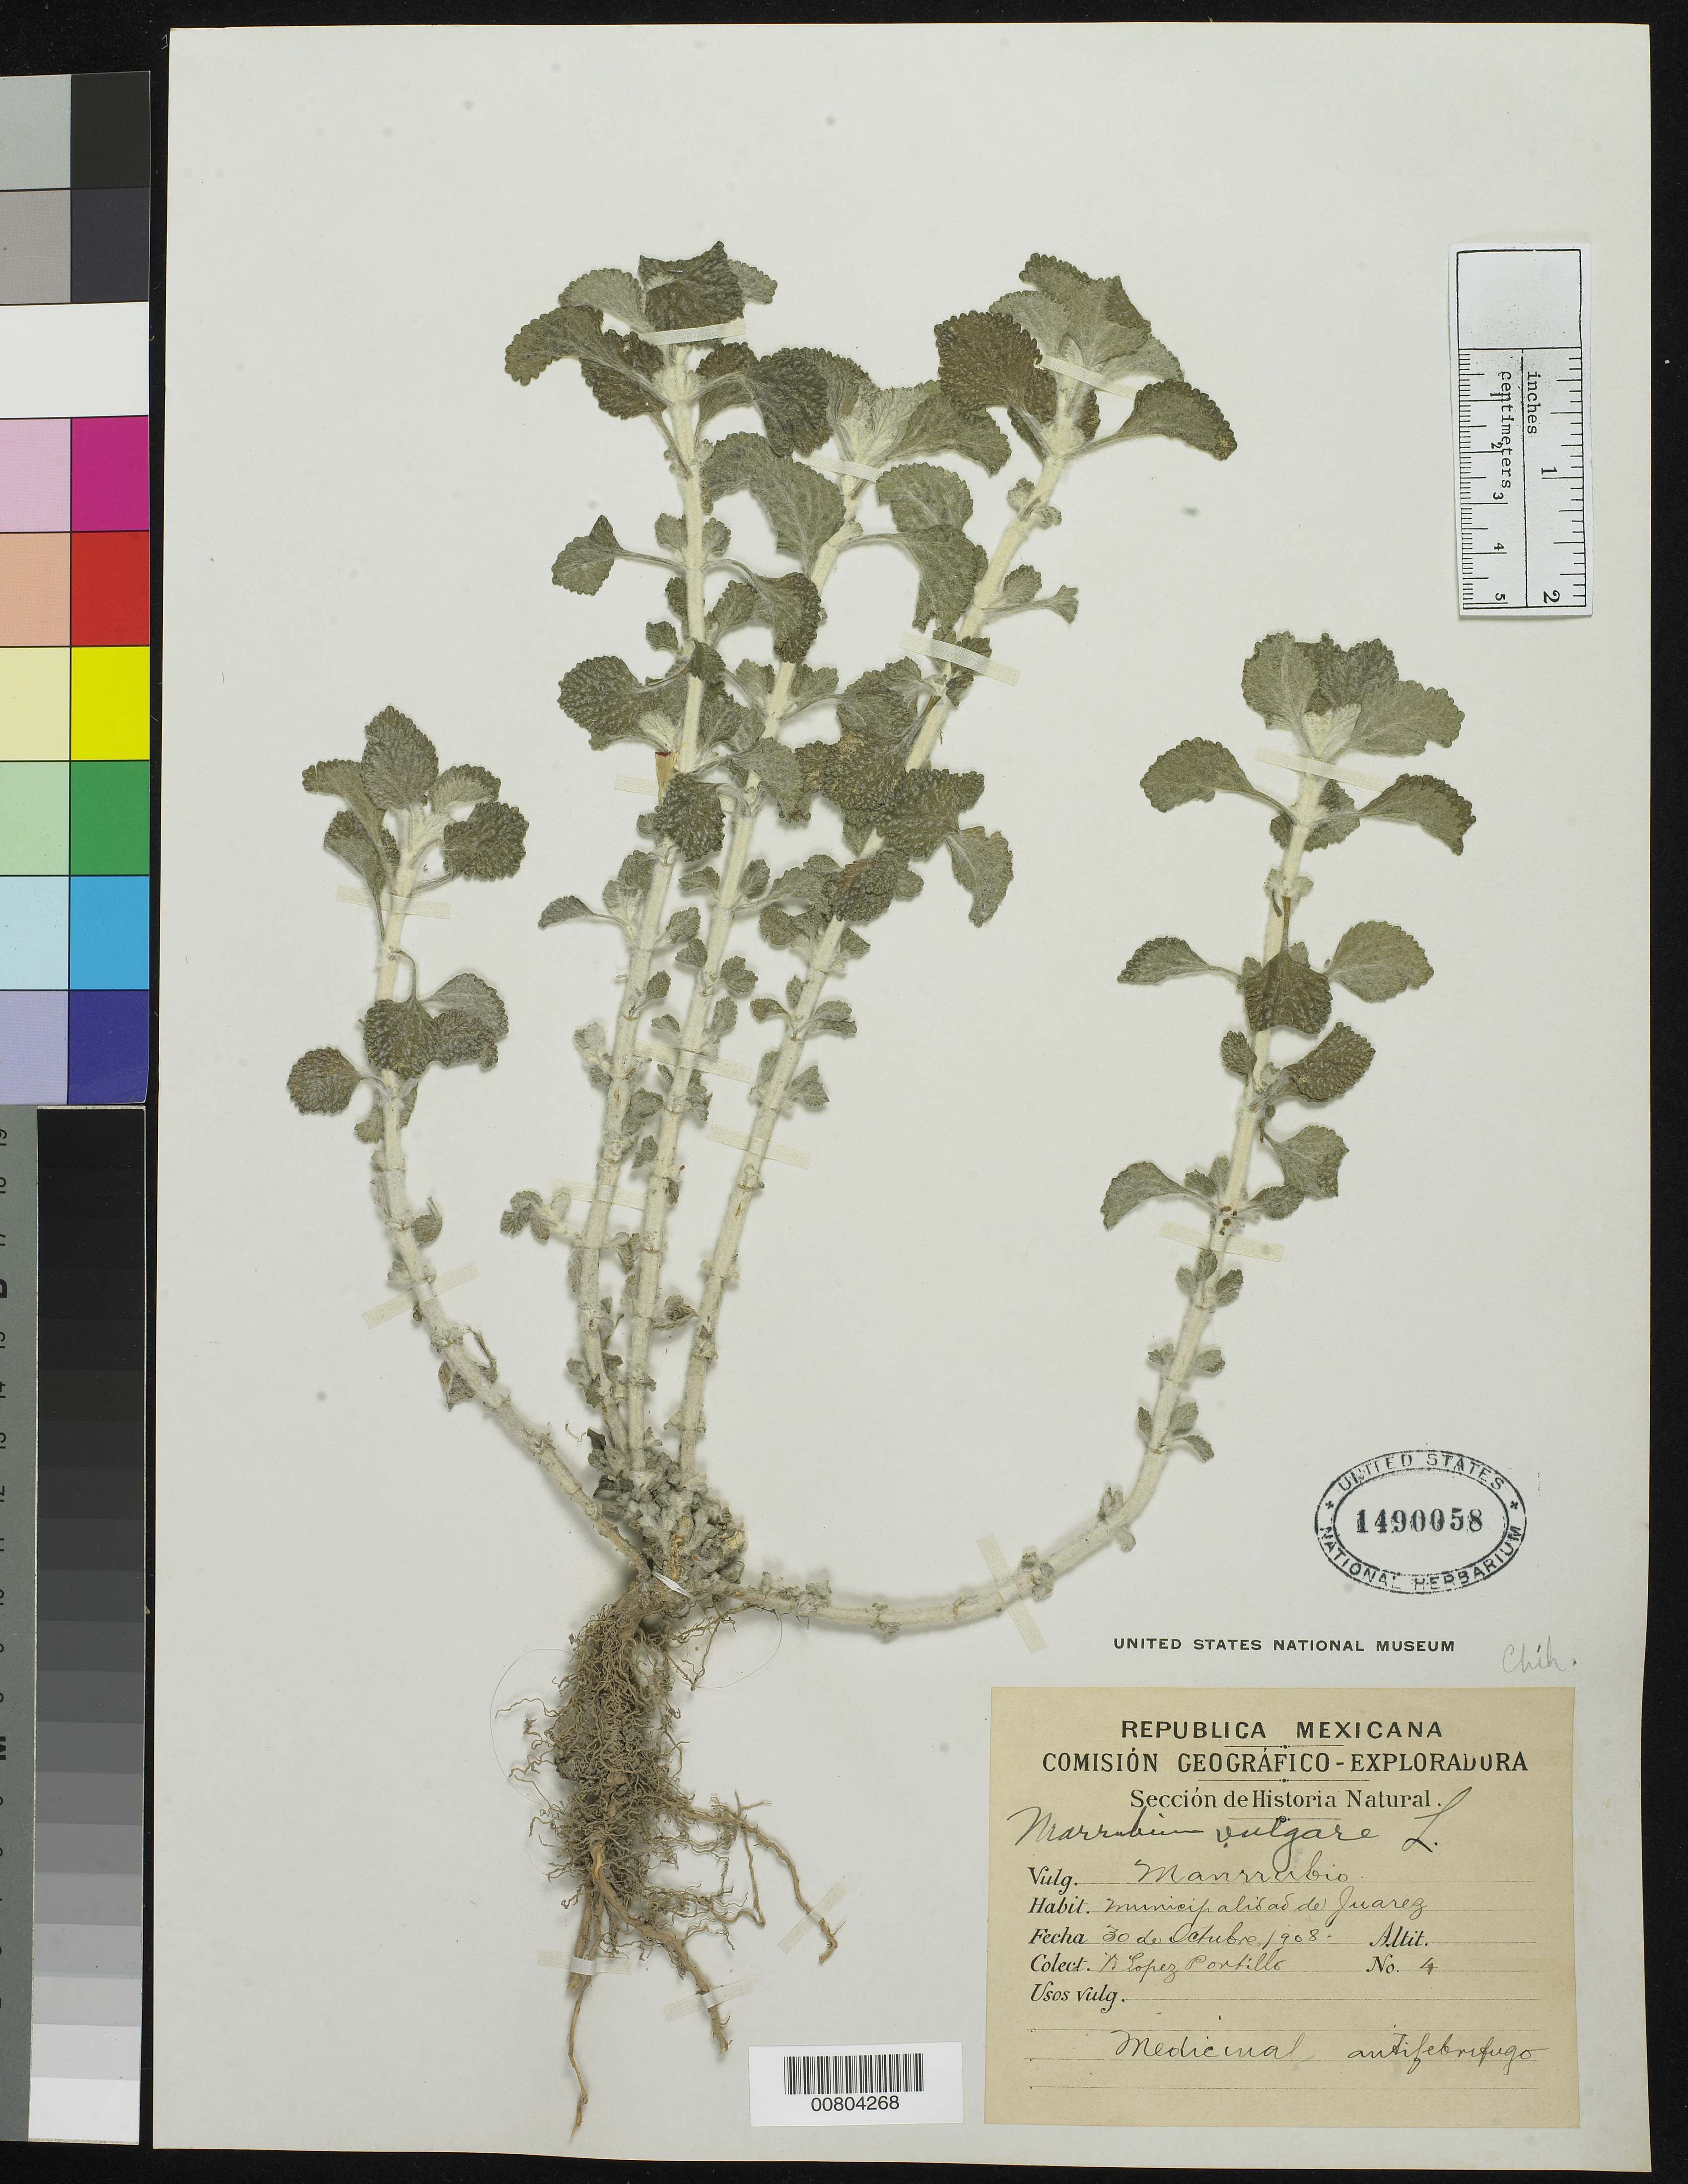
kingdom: Plantae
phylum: Tracheophyta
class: Magnoliopsida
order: Lamiales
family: Lamiaceae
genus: Marrubium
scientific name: Marrubium vulgare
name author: L.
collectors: López Portillo, V.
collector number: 4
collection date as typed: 30 Oct 1908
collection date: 1908-10-30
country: Mexico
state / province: Chihuahua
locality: Municipalidad de Juárez, Chihuahua.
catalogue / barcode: US 1490058